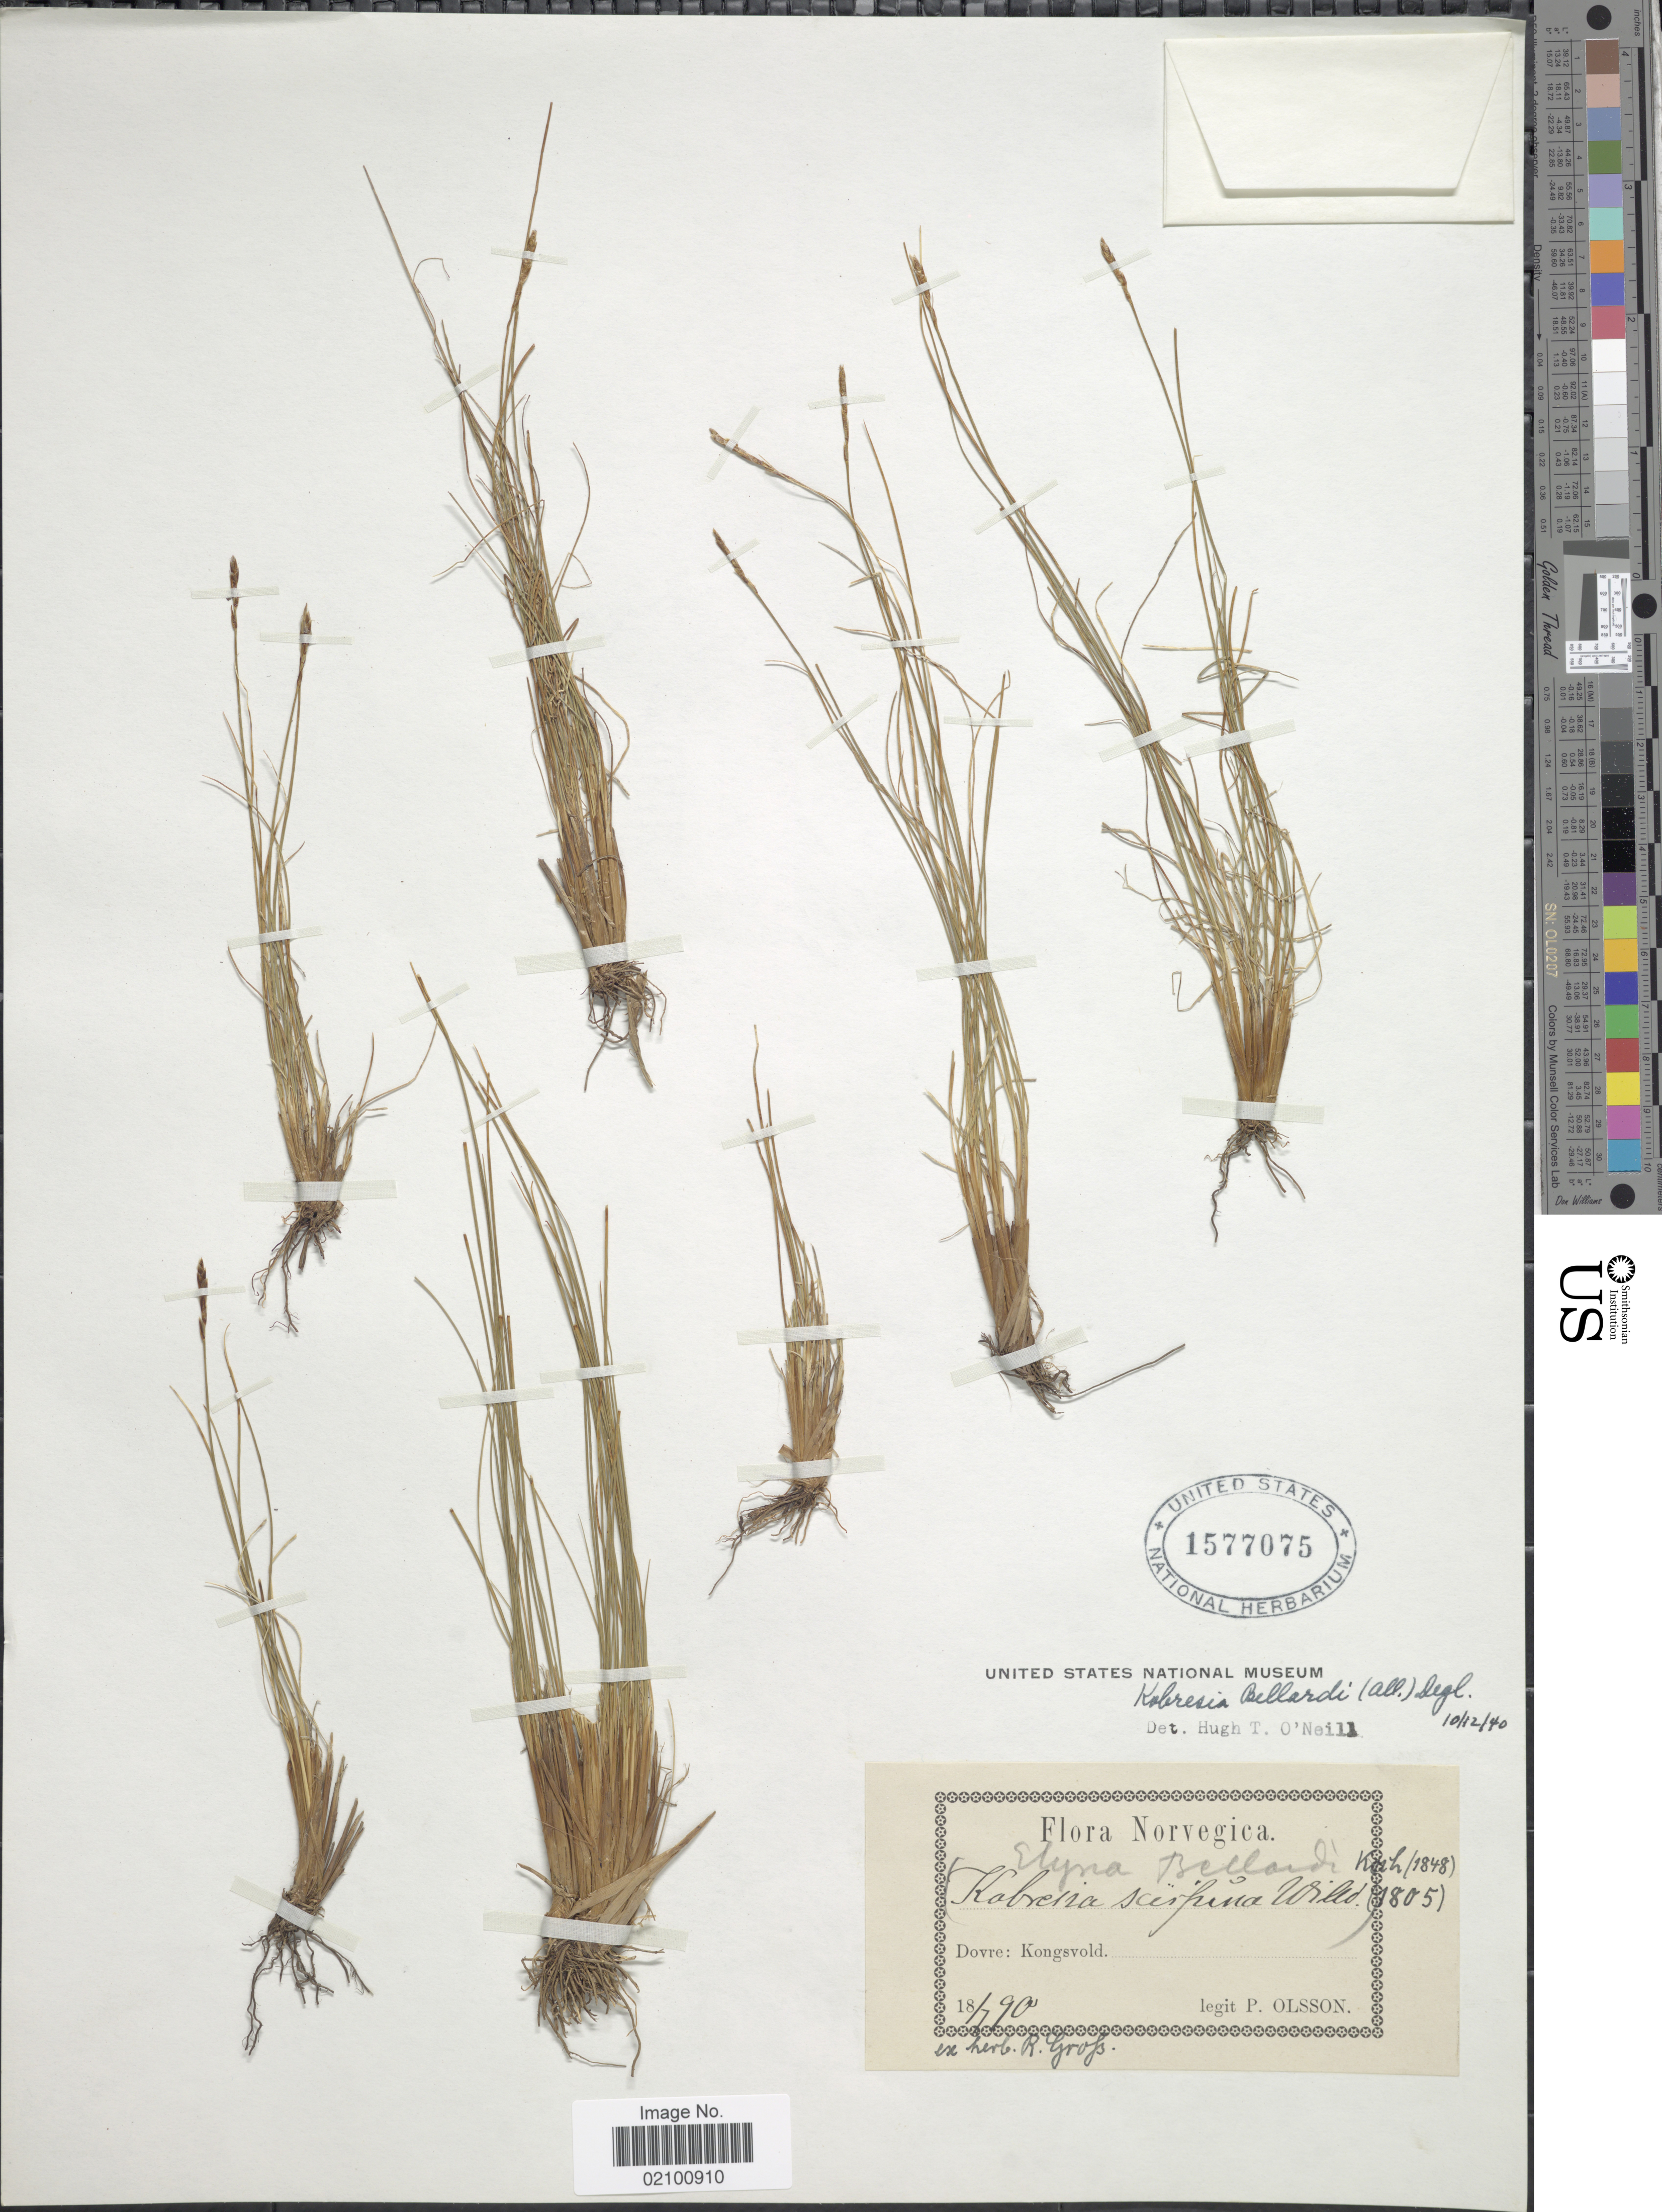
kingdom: Plantae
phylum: Tracheophyta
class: Liliopsida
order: Poales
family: Cyperaceae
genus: Carex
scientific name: Carex myosuroides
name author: Vill.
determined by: Strong, M. T., (US), Smithsonian Institution - National Museum of Natural History (UNITED STATES)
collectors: P. Olsson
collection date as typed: Transcribed d/m/y: 18/7/90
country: Norway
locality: Norvegica, Dovre, Kongsvold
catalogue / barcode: US 1577075